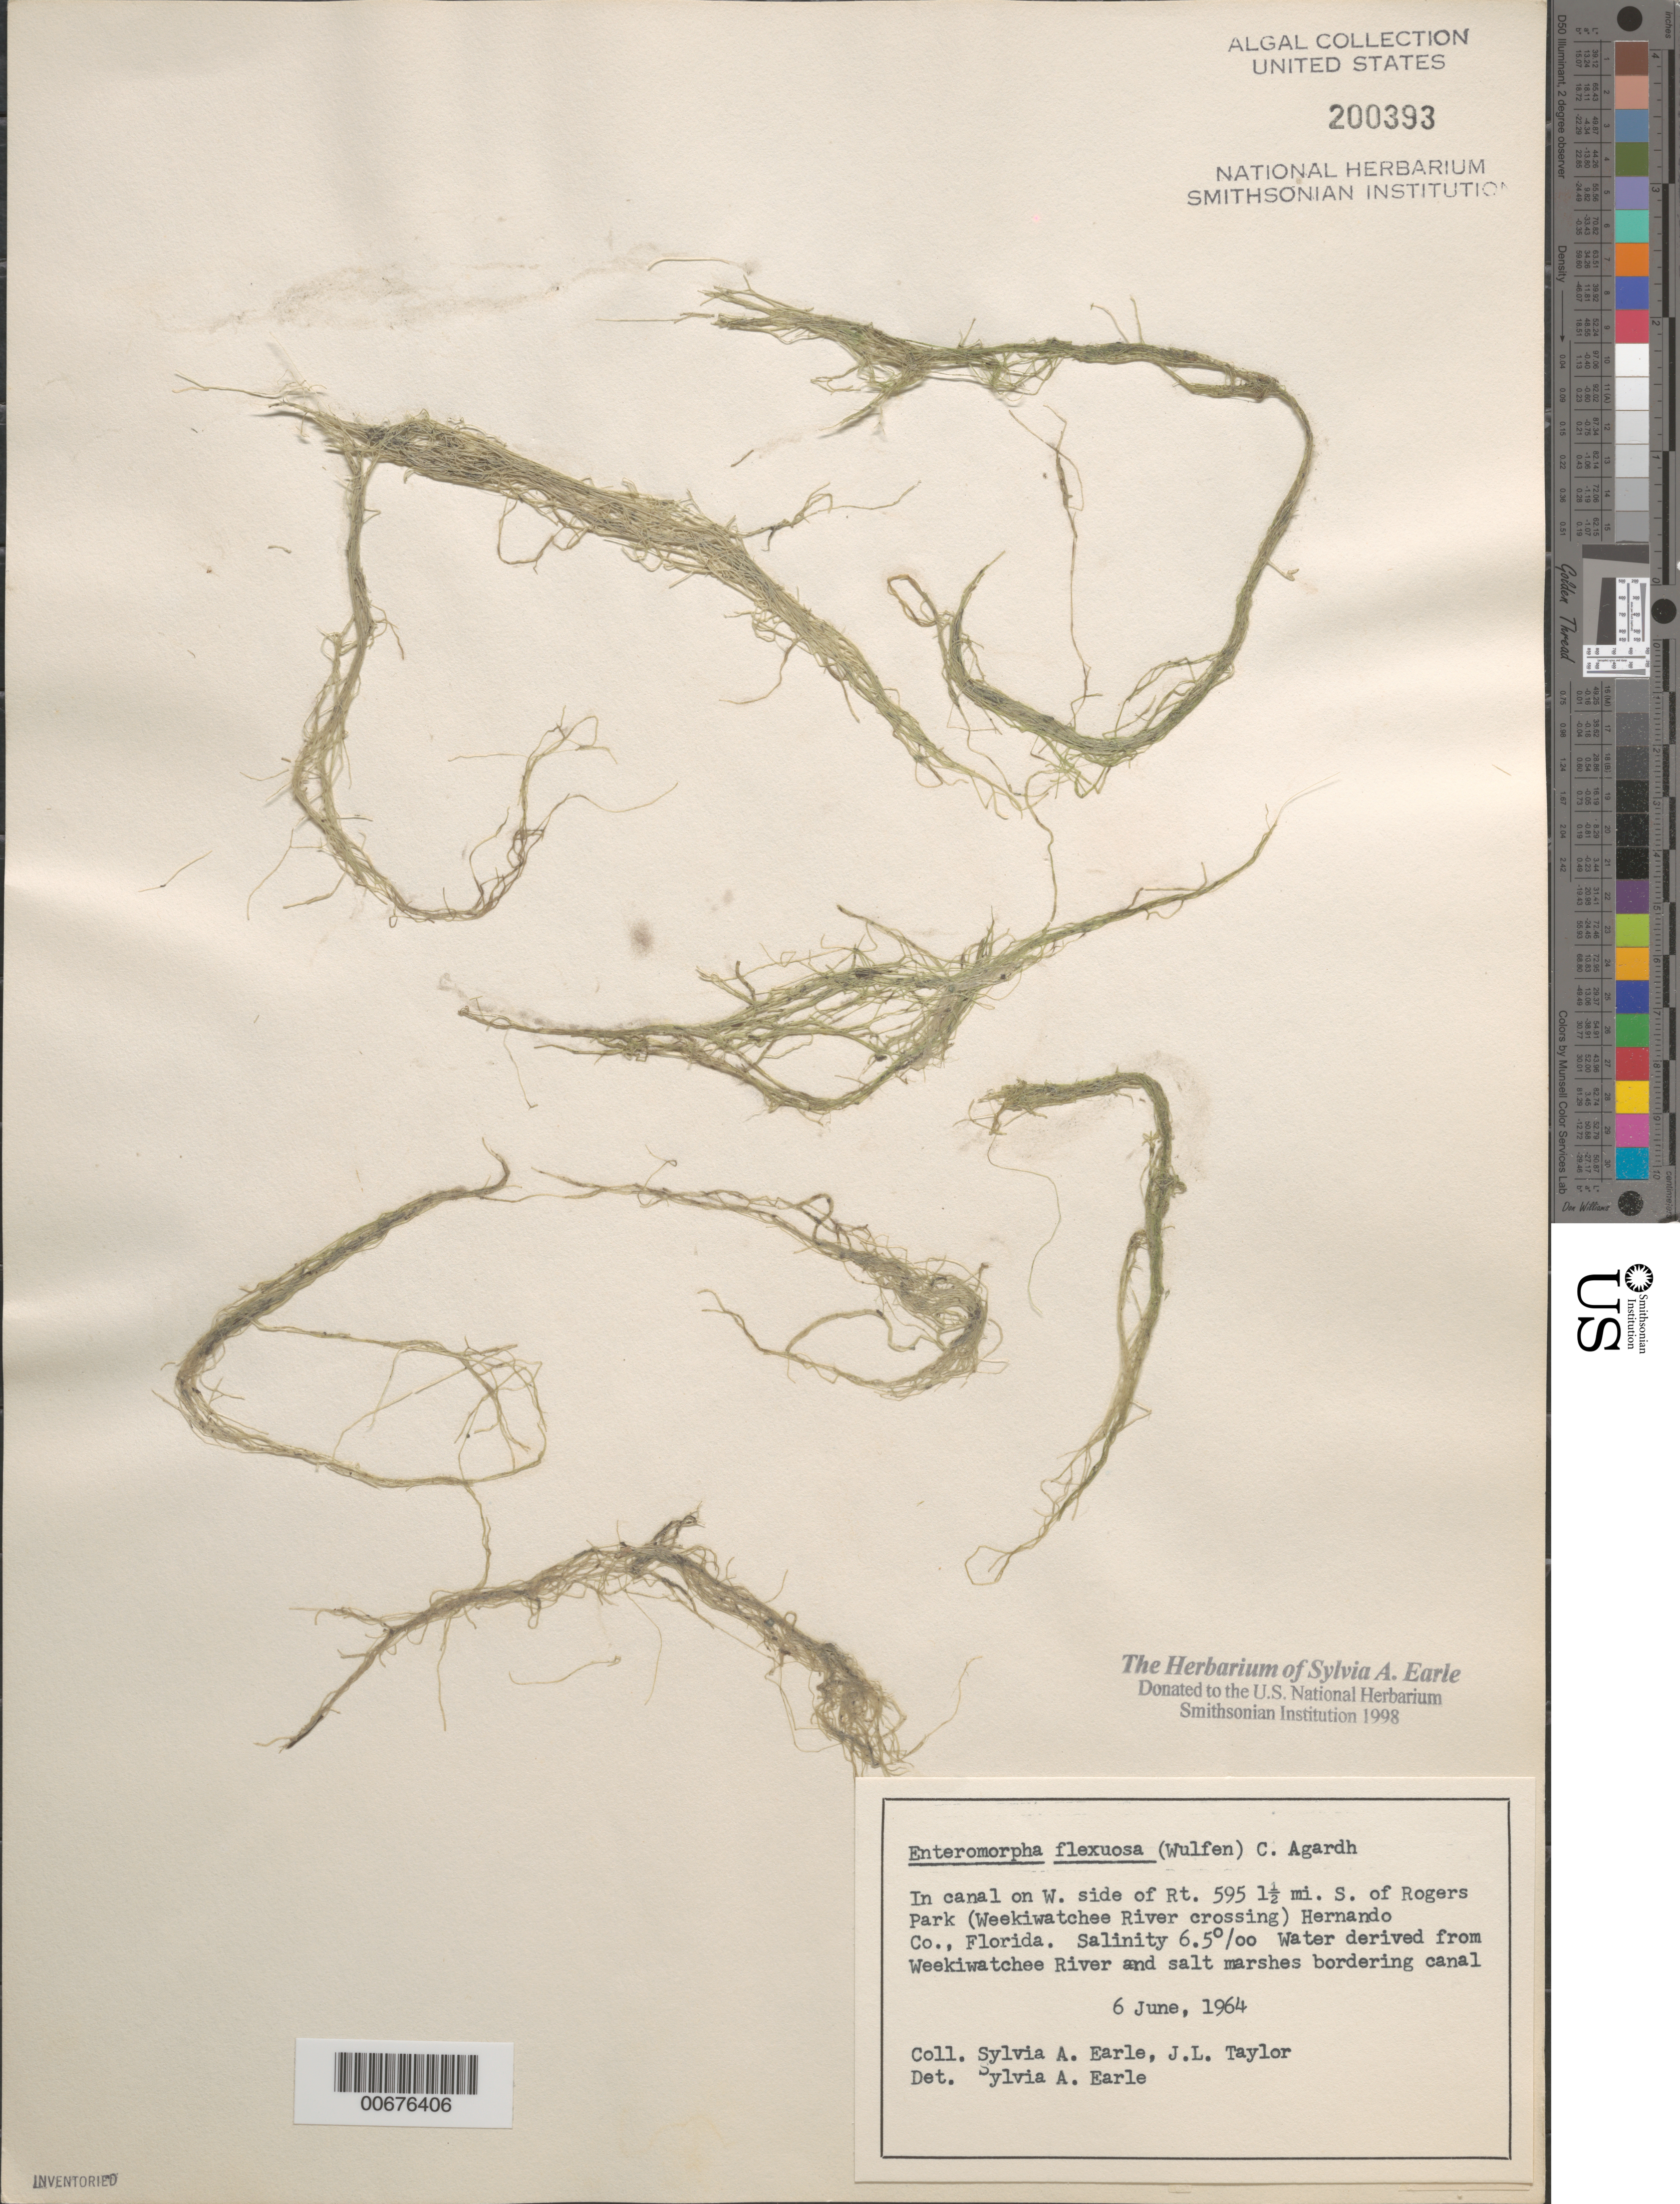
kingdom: Plantae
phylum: Chlorophyta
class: Ulvophyceae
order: Ulvales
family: Ulvaceae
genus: Ulva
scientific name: Ulva flexuosa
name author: Wulfen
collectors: S. A. Earle & J. L. Taylor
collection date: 1964-06-06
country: United States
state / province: Florida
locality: In canal on W. side of Rt. 595 1½ mi. S. of Rogers Park (Weekiwatchee River crossing), Hernando Co.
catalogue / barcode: US 200393